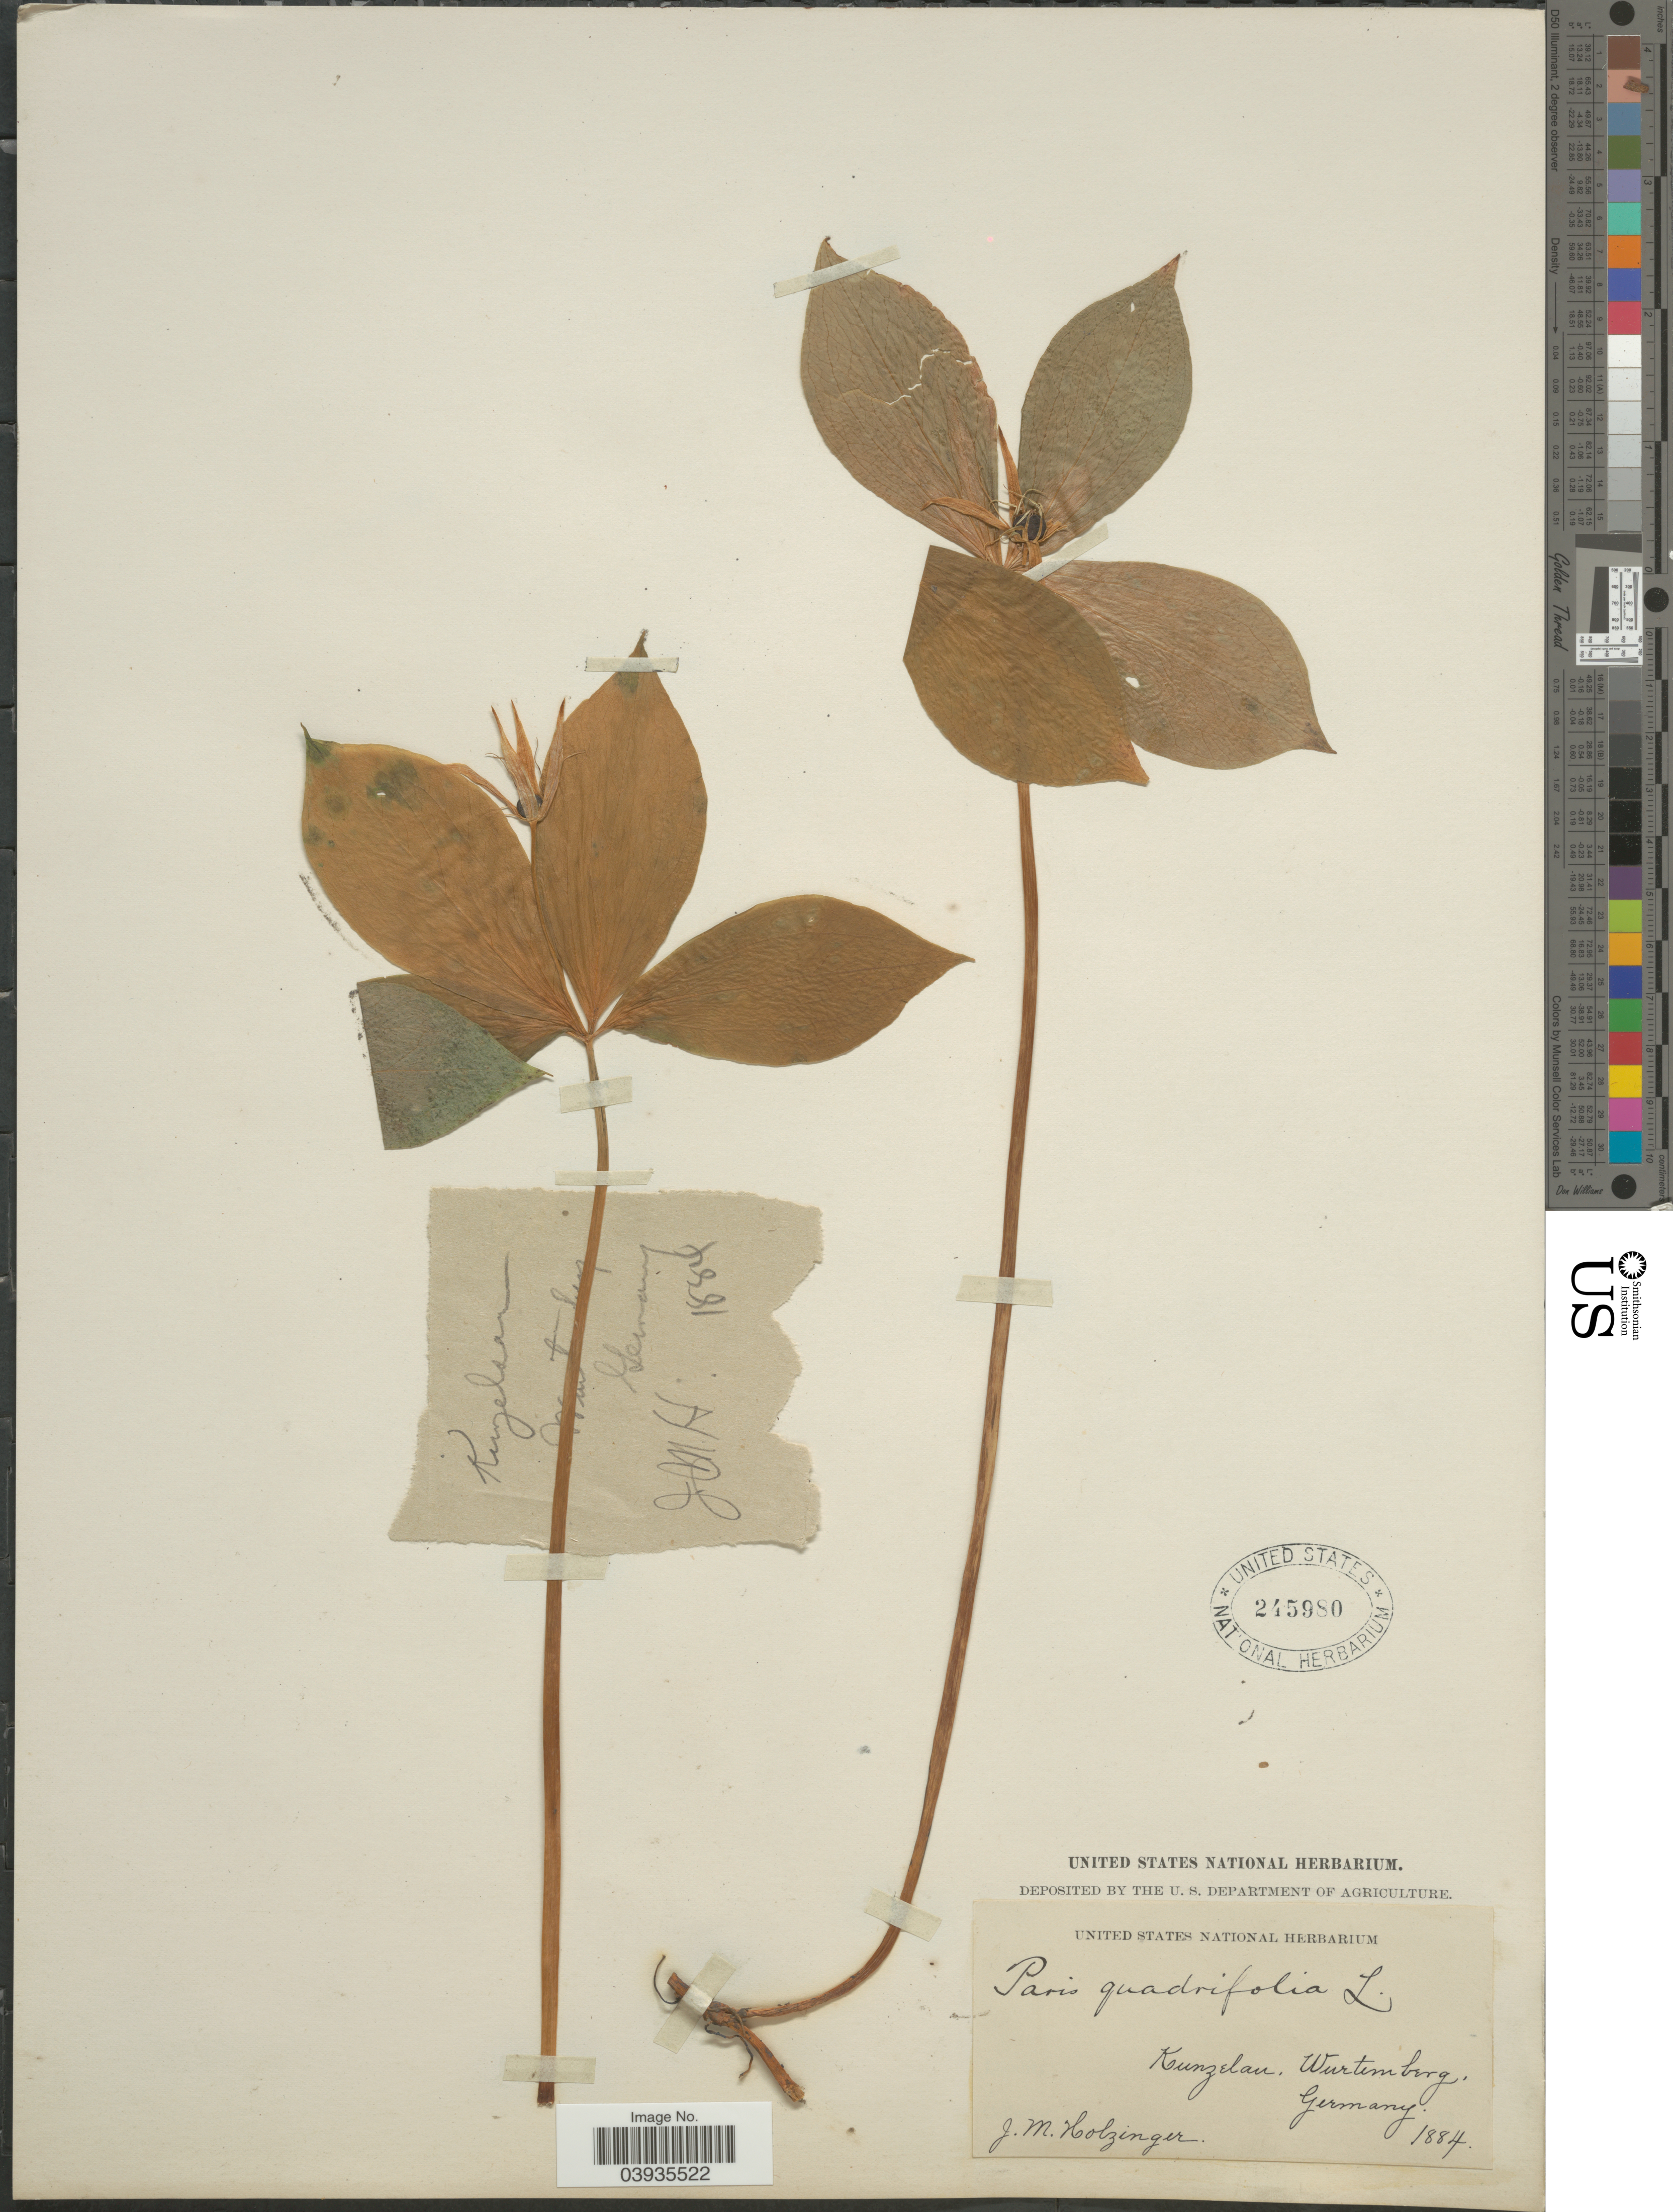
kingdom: Plantae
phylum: Tracheophyta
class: Liliopsida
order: Liliales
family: Melanthiaceae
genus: Paris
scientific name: Paris quadrifolia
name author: L.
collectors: J. M. Holzinger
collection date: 1884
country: Germany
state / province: Baden-Württemberg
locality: Kunzelau, Wurtemberg.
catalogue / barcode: US 245980